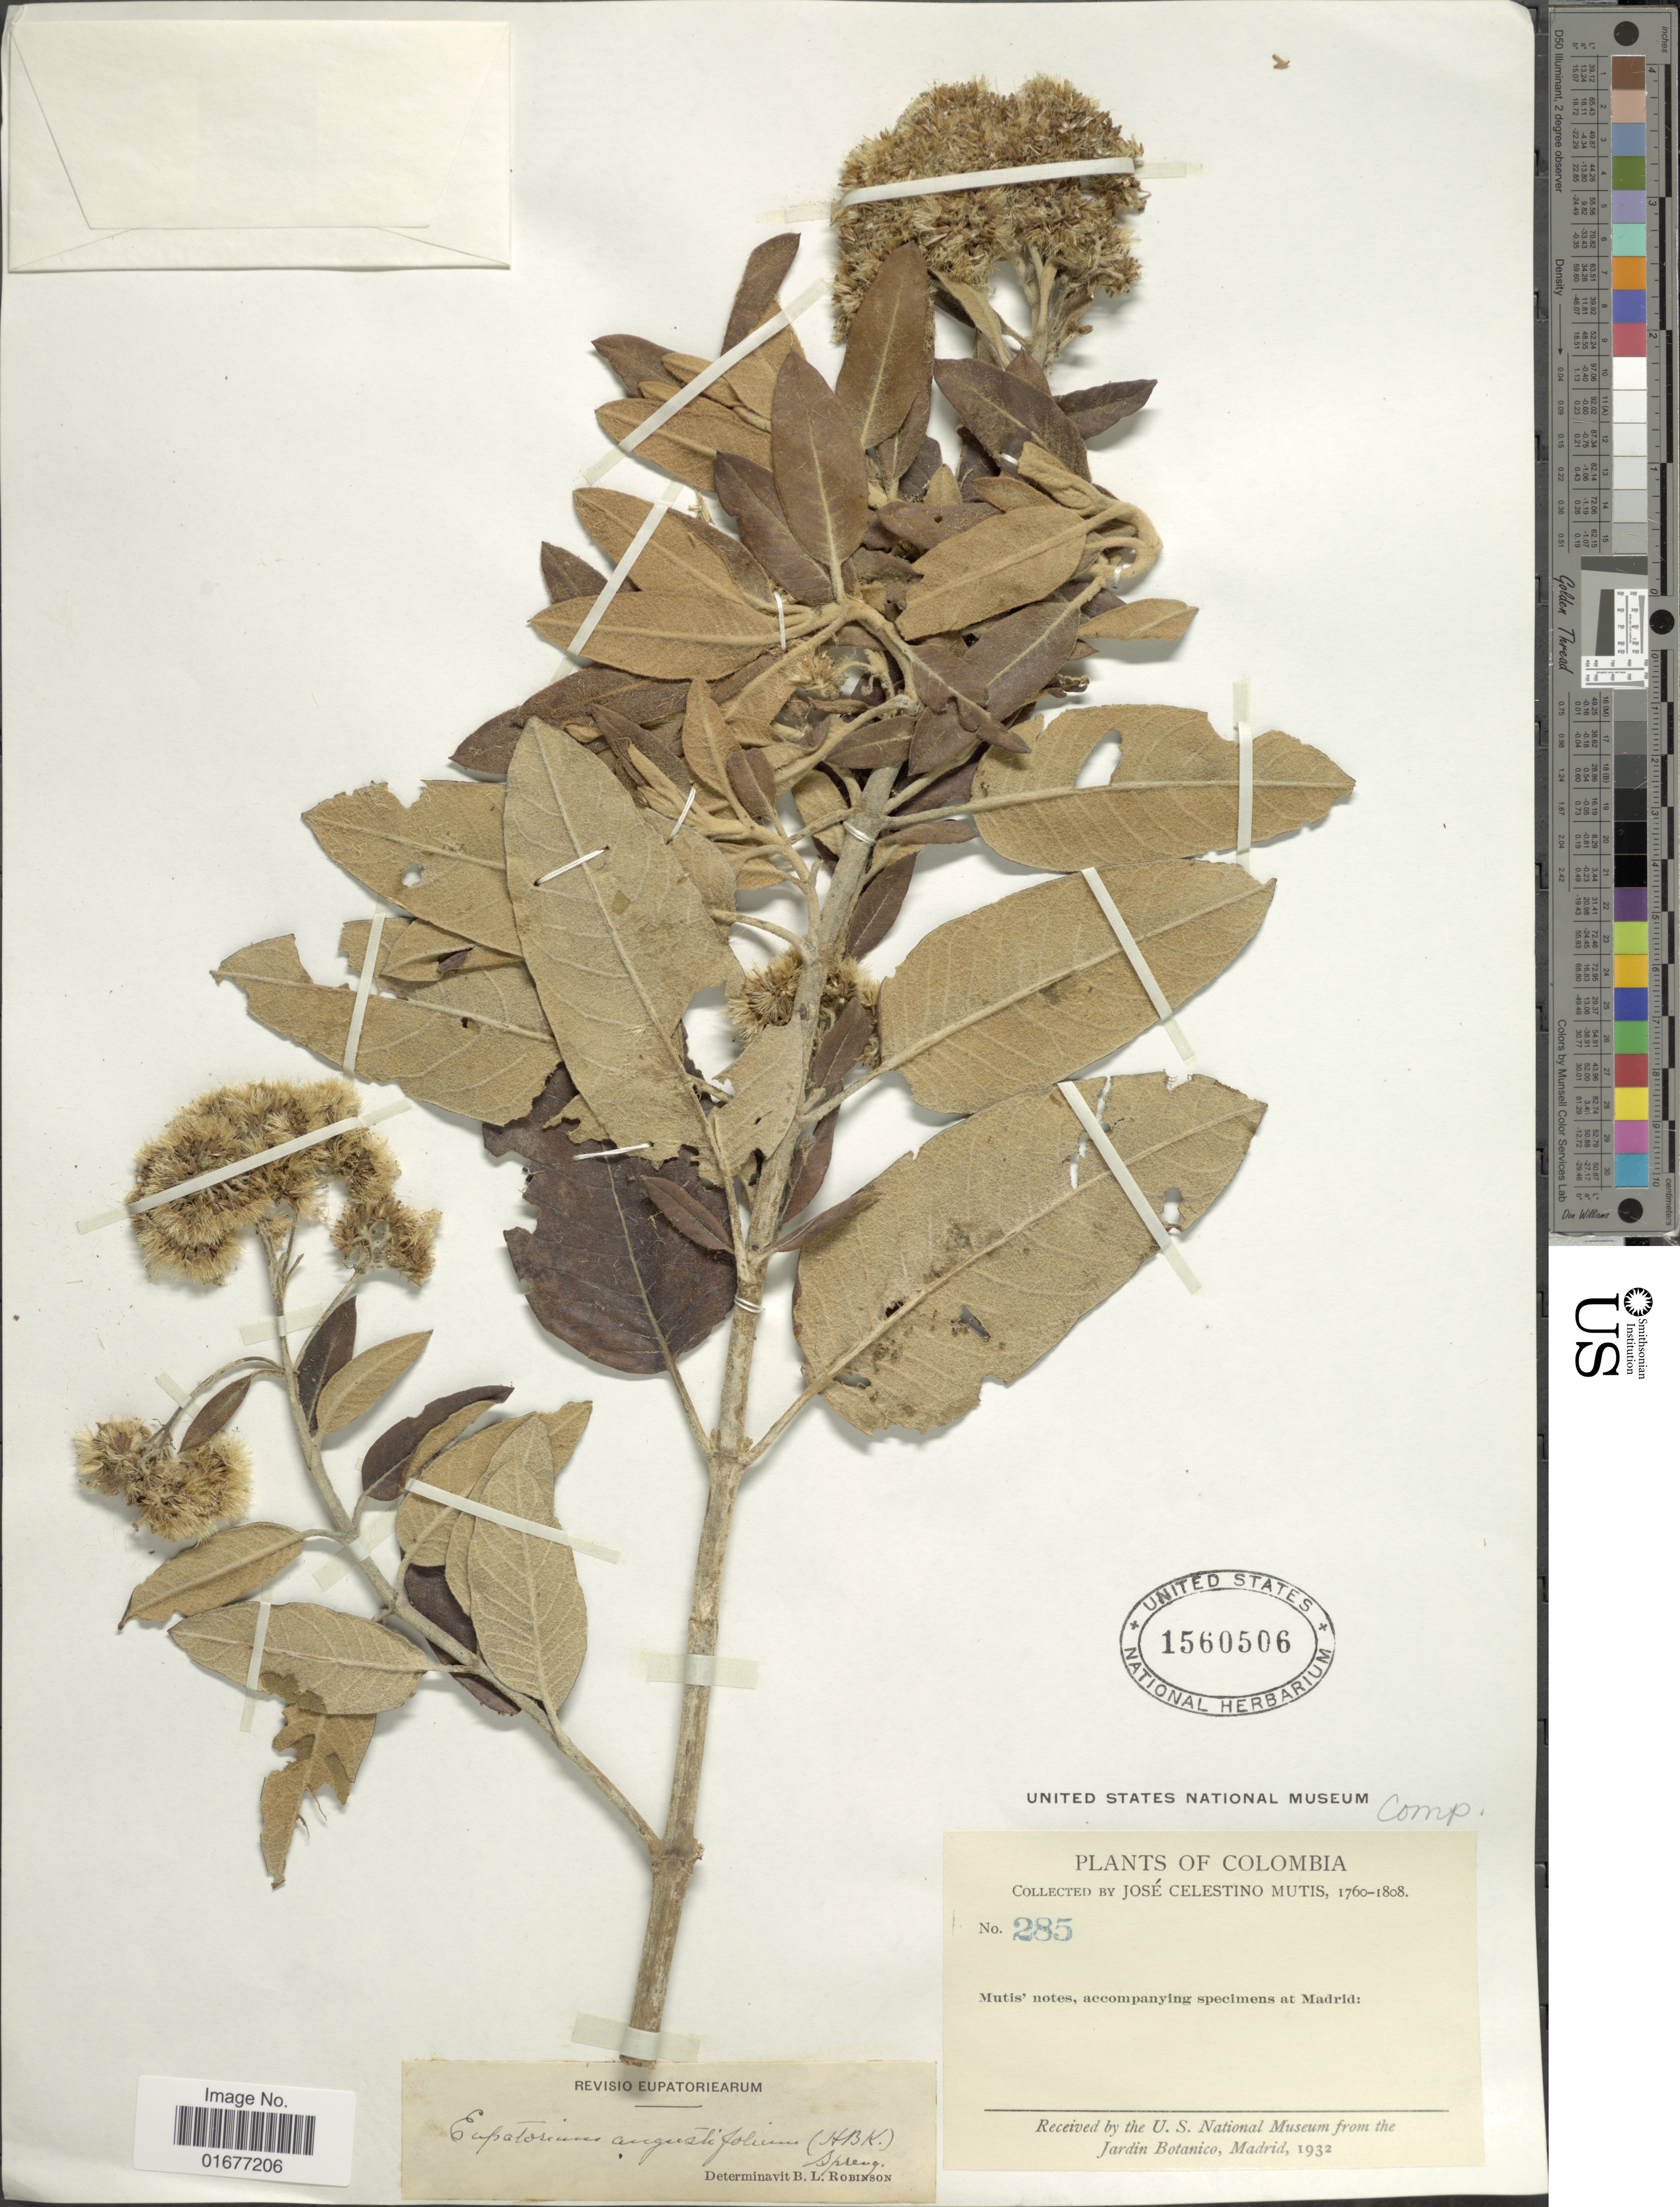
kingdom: Plantae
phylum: Tracheophyta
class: Magnoliopsida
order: Asterales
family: Asteraceae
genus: Ageratina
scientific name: Ageratina angustifolia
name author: (Kunth) R.M. King & H. Rob.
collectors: J. C. B. Mutis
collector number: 285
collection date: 1760/1808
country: Colombia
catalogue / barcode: US 1560506